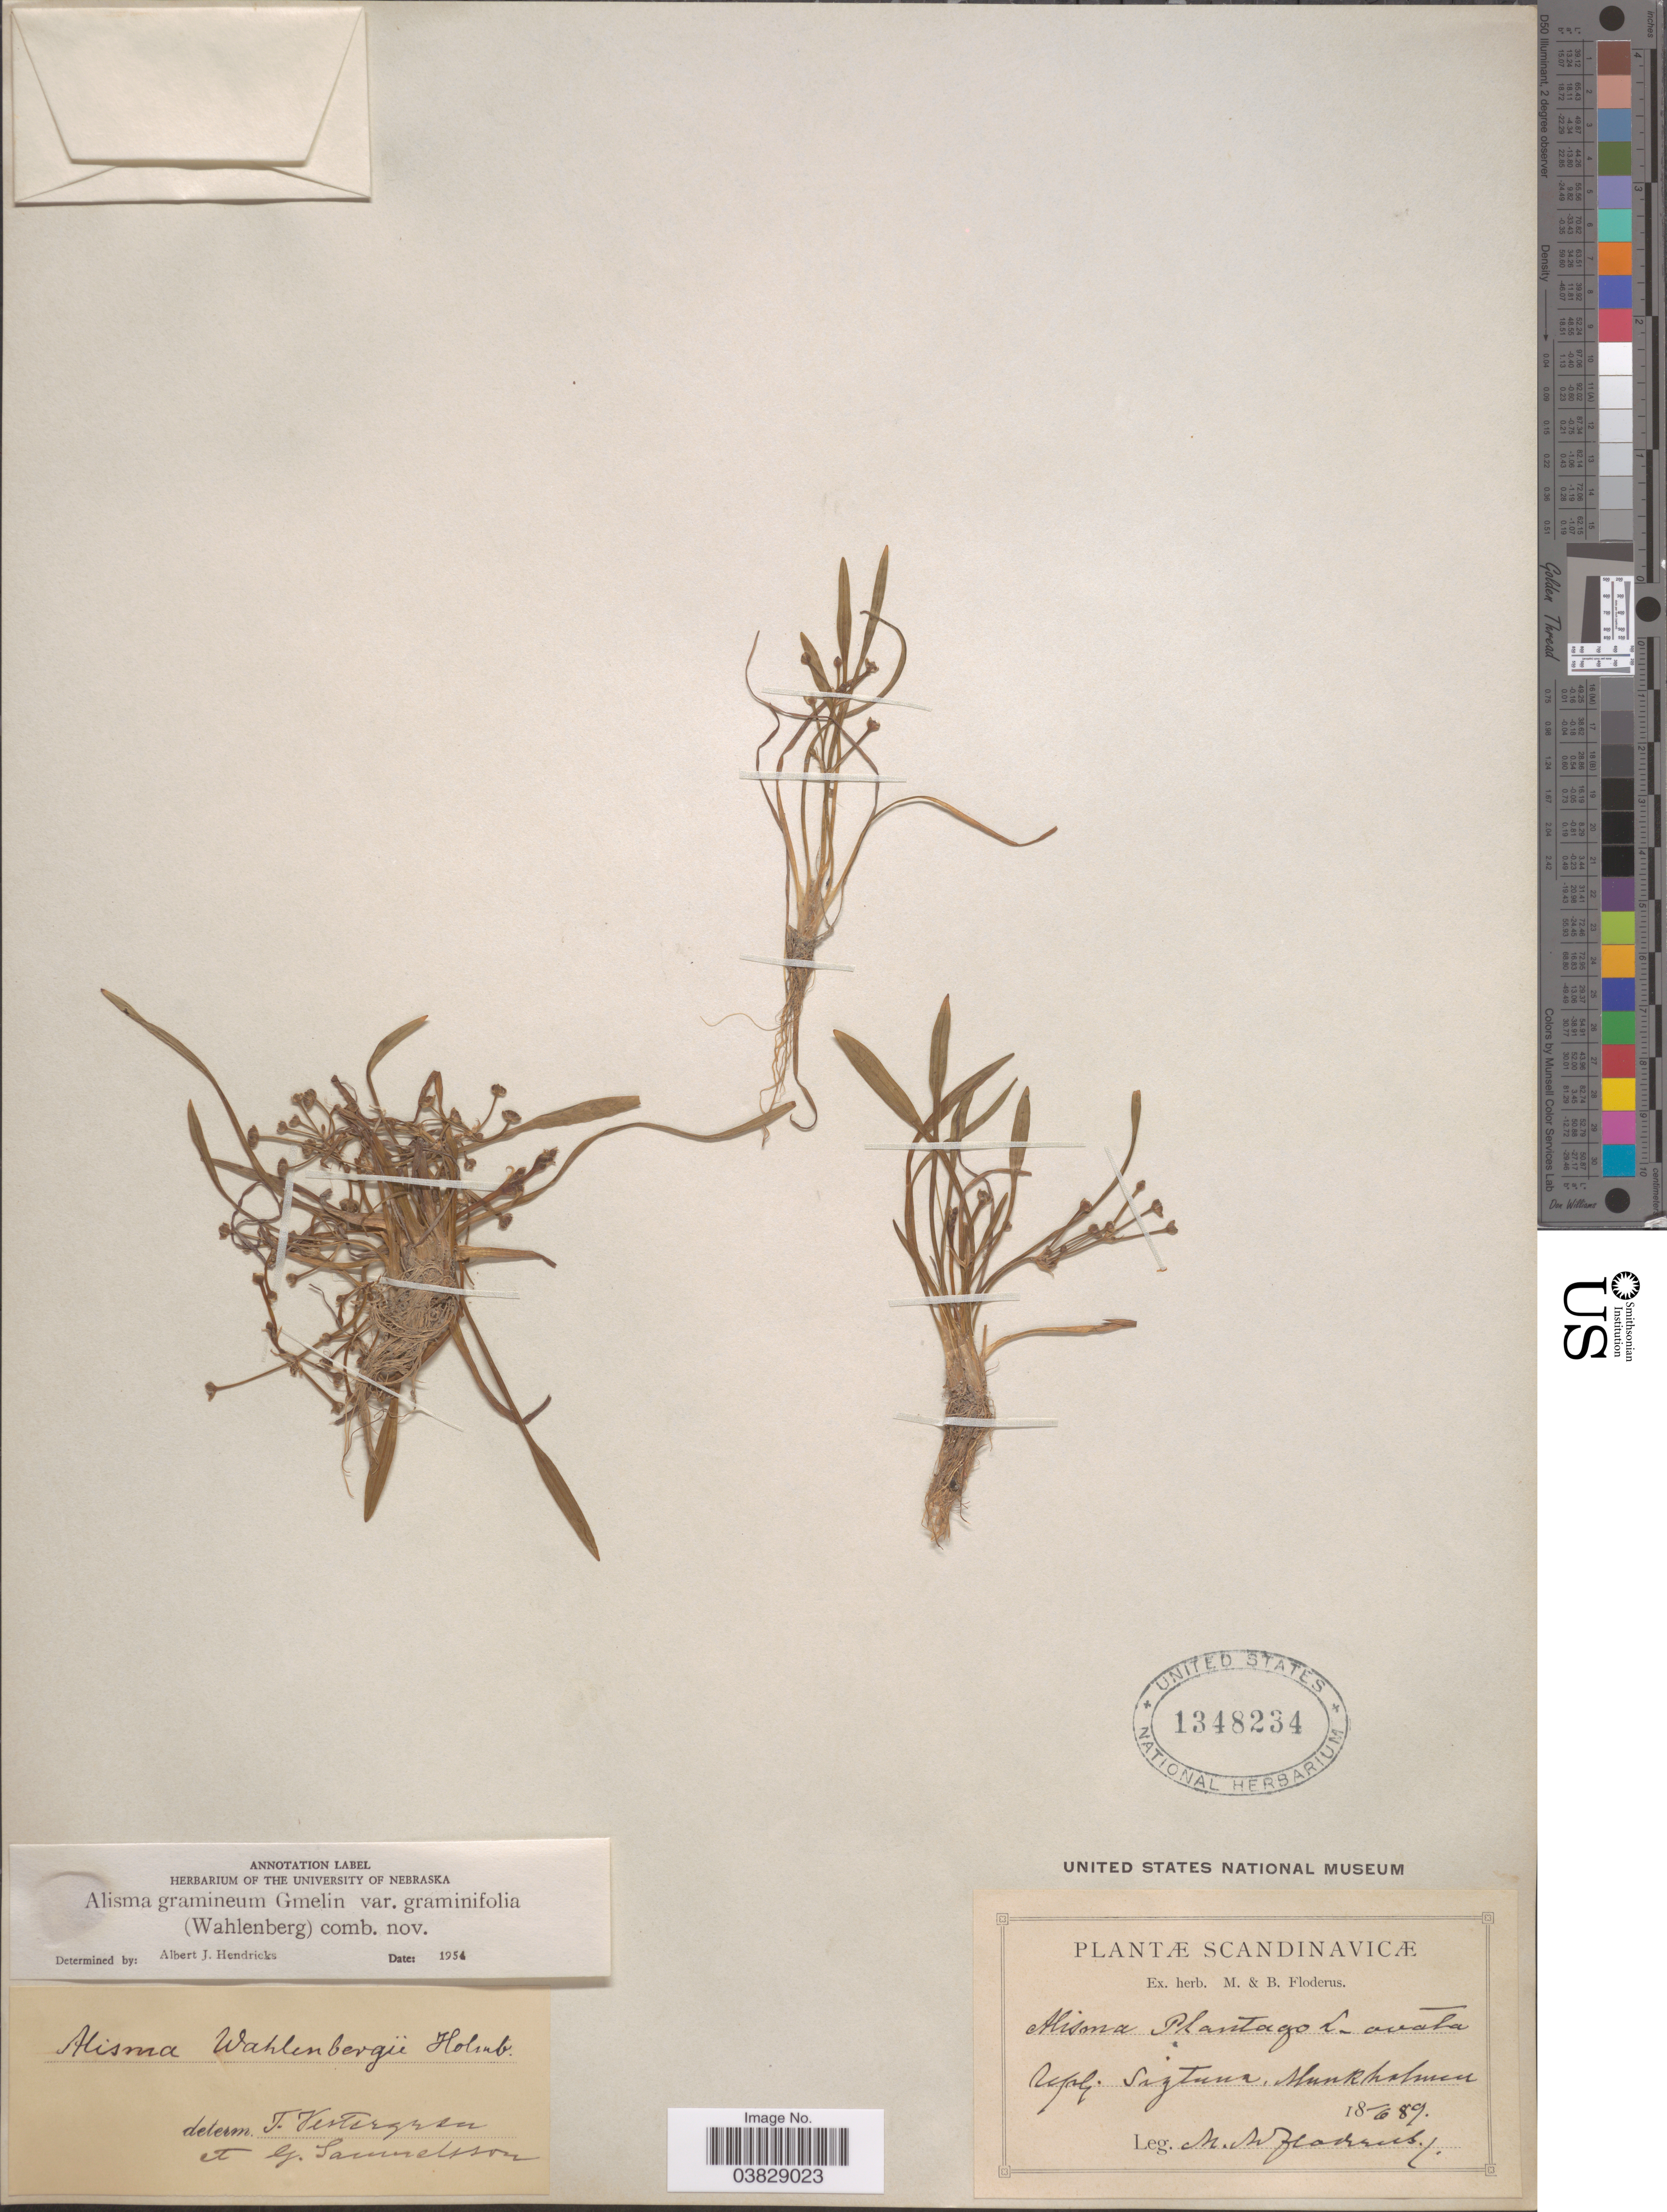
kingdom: Plantae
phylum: Tracheophyta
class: Liliopsida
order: Alismatales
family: Alismataceae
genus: Alisma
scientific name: Alisma gramineum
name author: Lej.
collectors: M. Floderus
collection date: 1889-06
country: Sweden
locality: Scandinavicæ. Upl. Sigtuna, Munkholmen.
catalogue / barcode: US 1348234